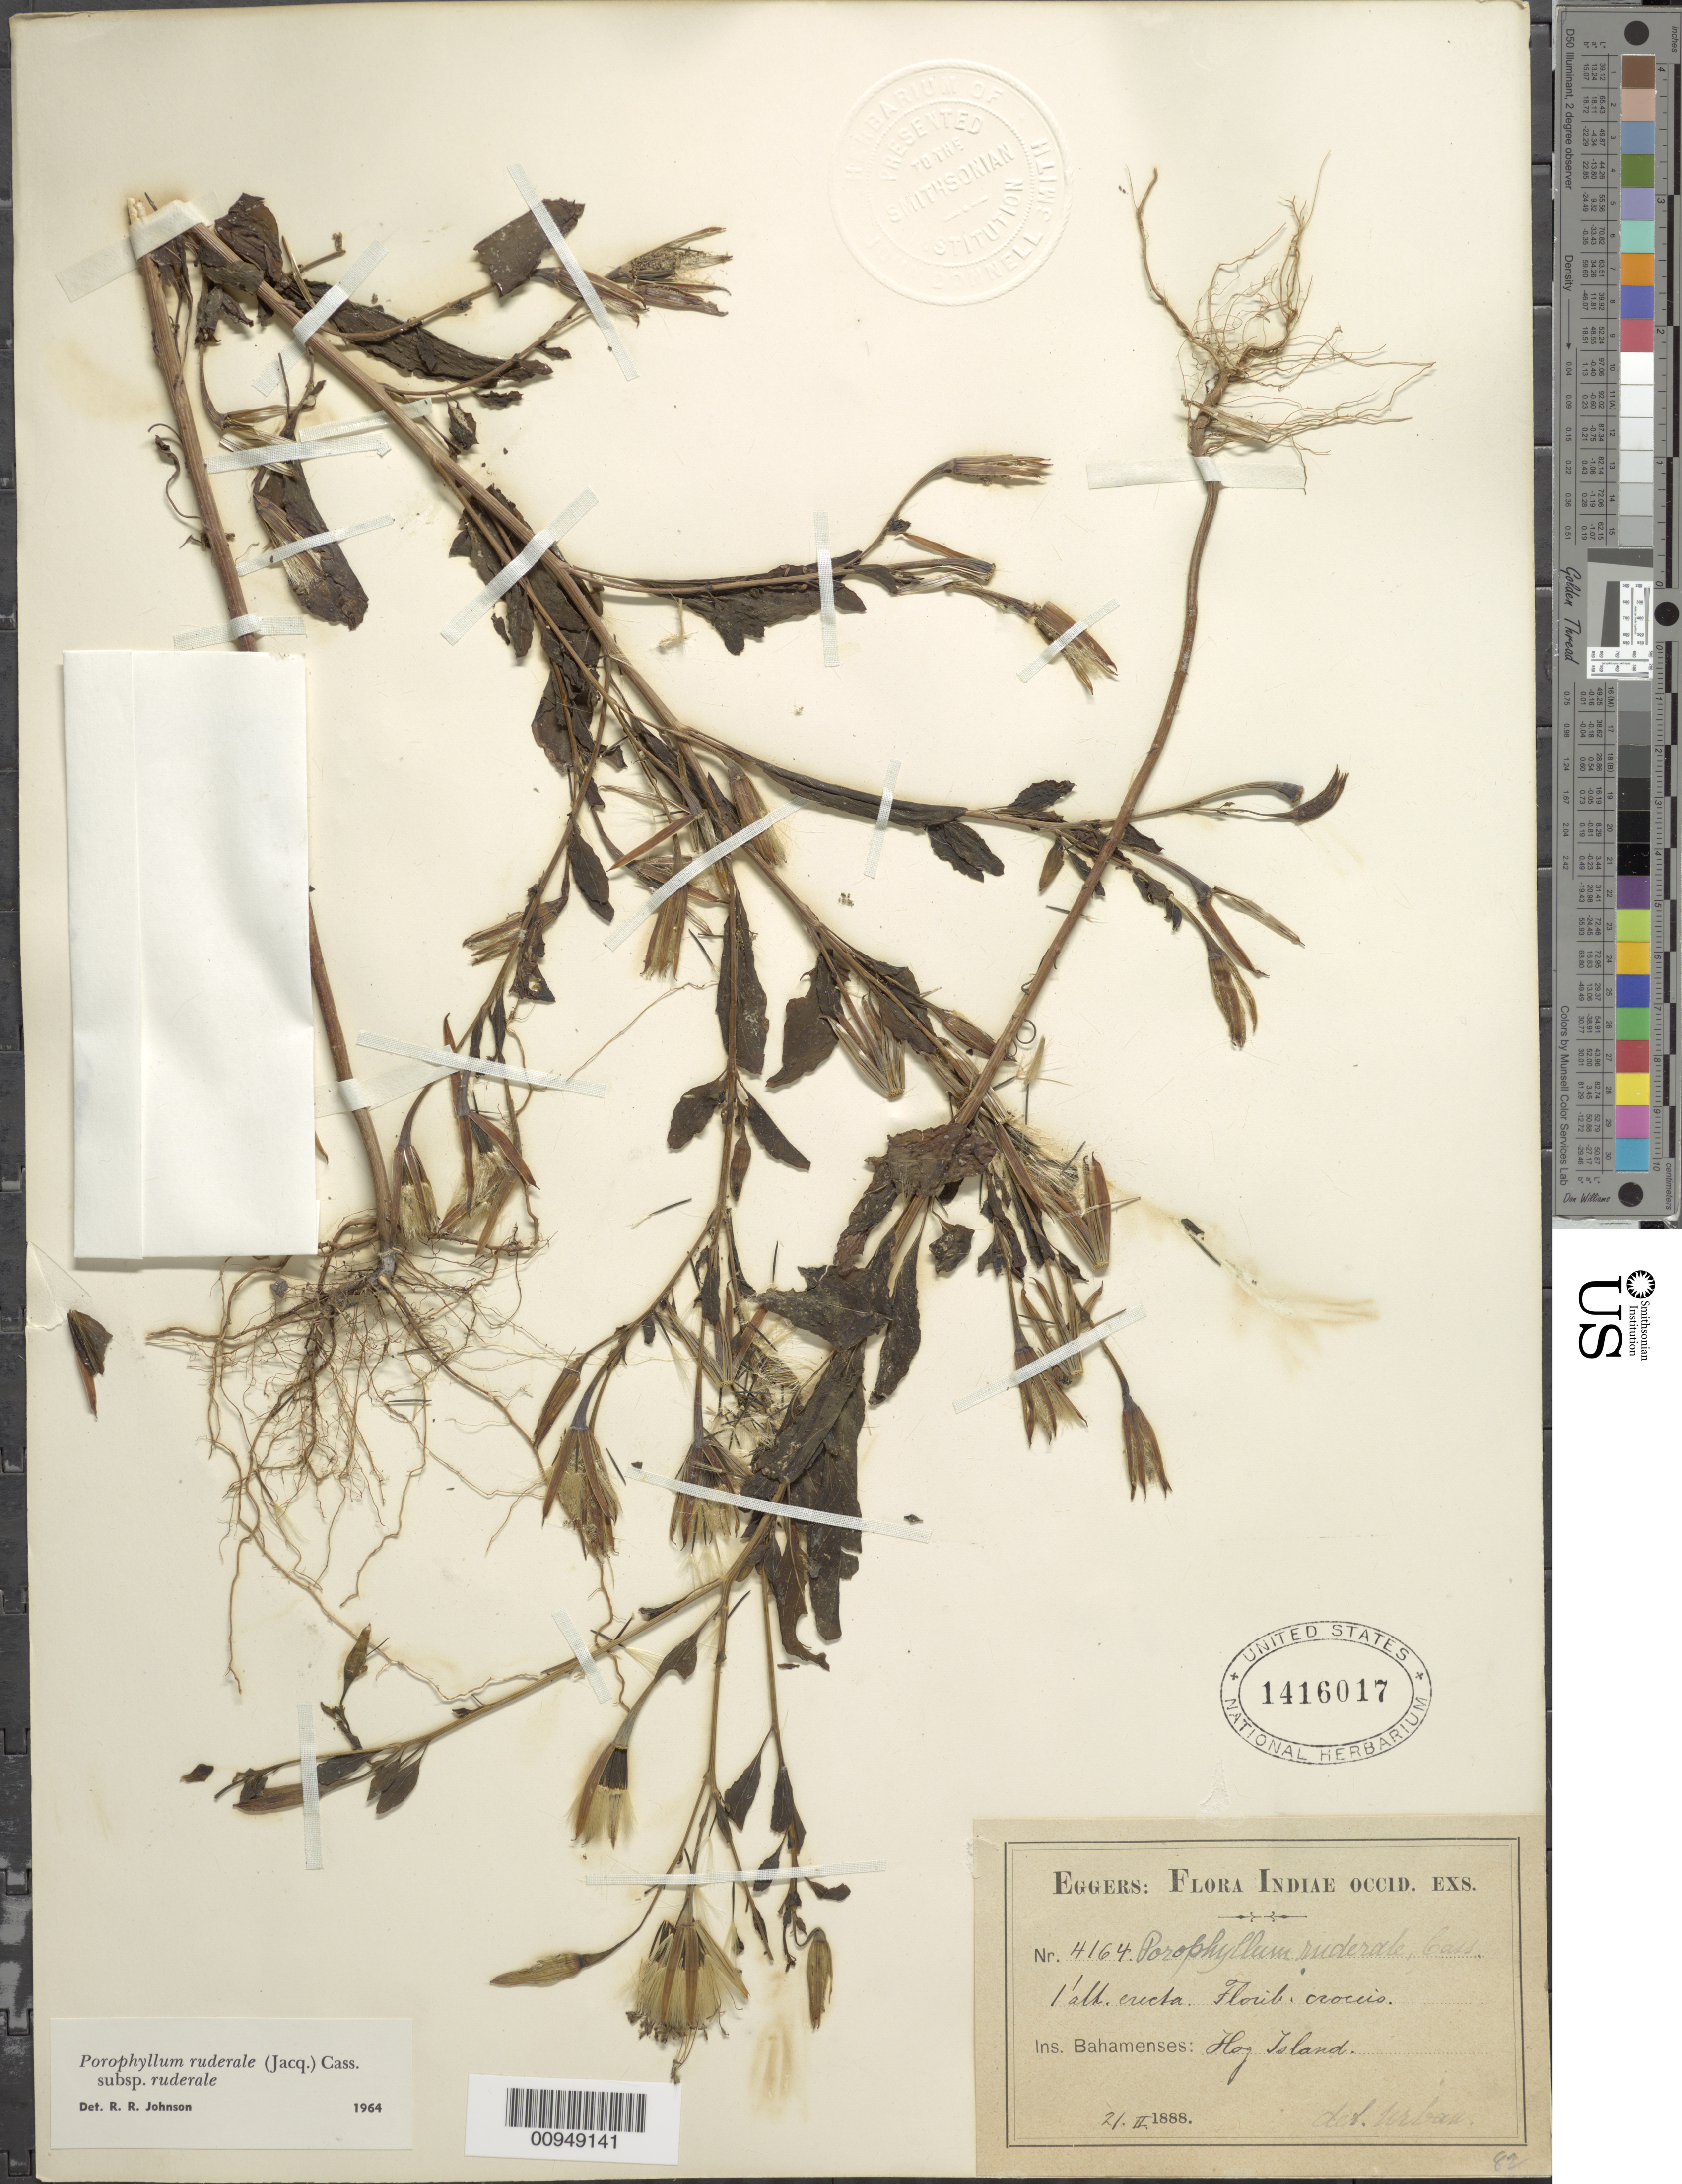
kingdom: Plantae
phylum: Tracheophyta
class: Magnoliopsida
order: Asterales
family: Asteraceae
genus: Porophyllum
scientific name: Porophyllum ruderale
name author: (Jacq.) Cass.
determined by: Johnson, R. R.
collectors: H. F. A. von Eggers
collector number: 4164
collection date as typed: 21 Feb 1888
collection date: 1888-02-21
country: Bahamas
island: Hog Island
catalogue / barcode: US 1416017